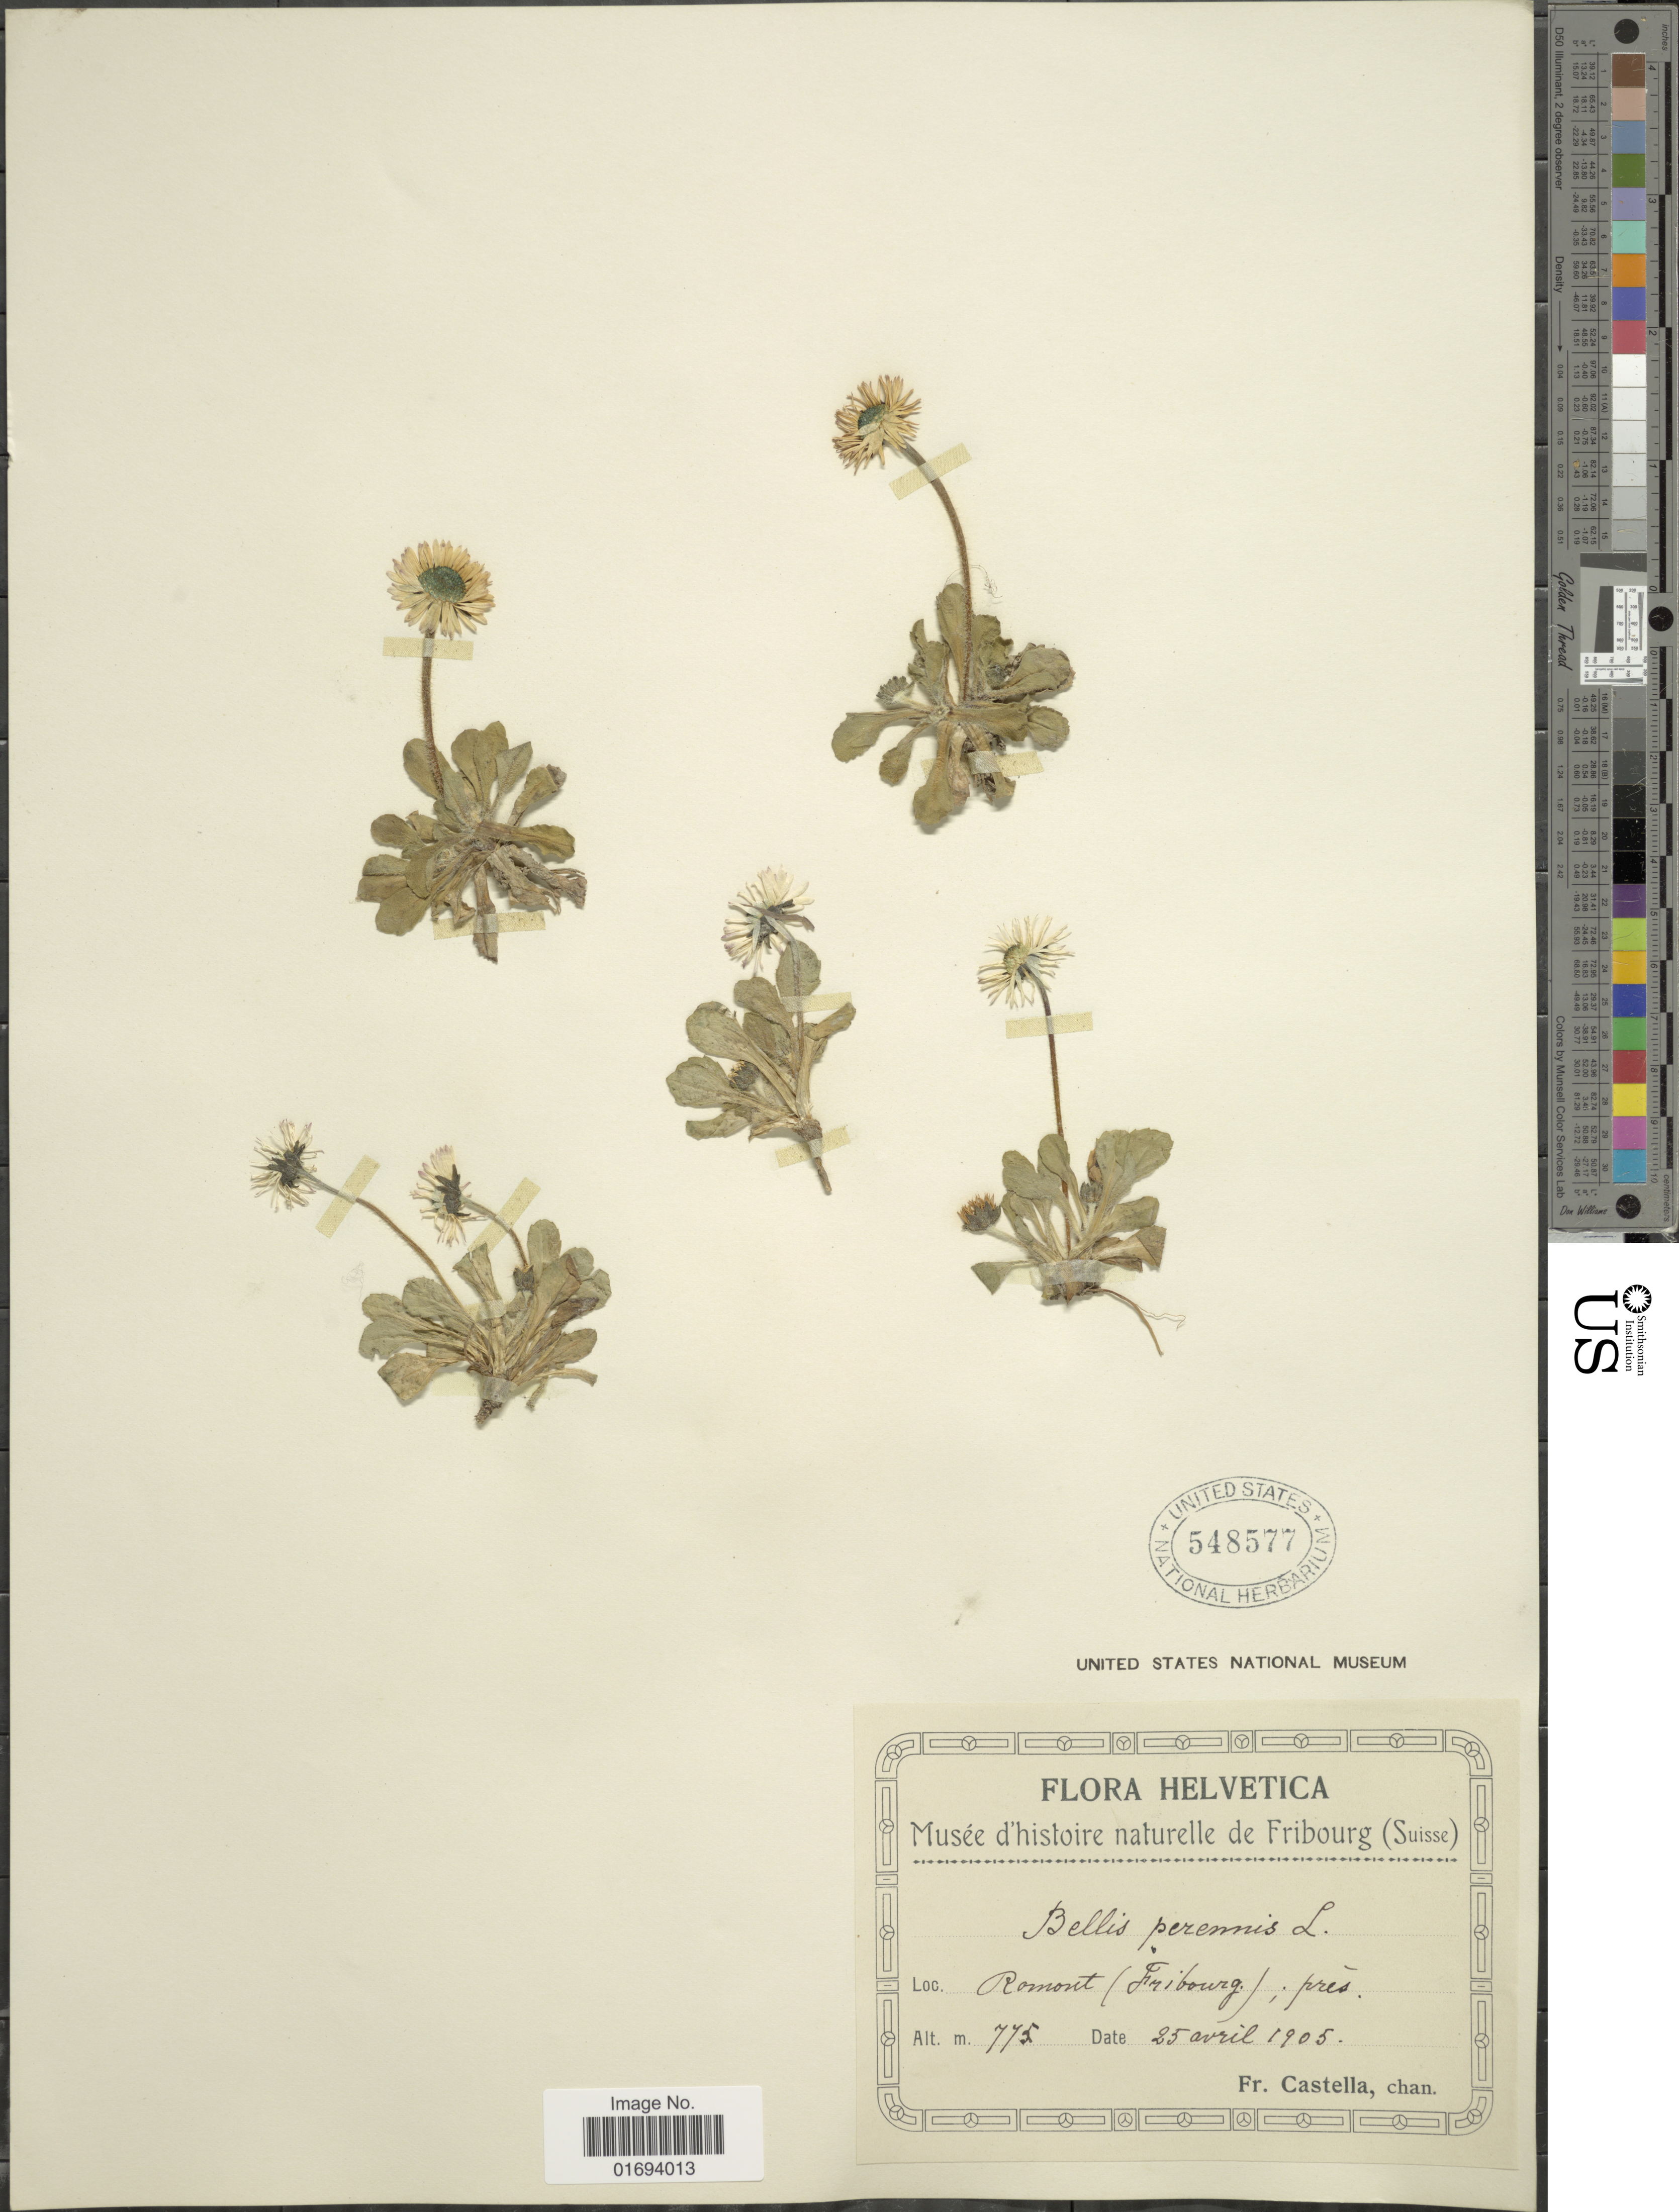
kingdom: Plantae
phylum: Tracheophyta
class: Magnoliopsida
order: Asterales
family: Asteraceae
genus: Bellis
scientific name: Bellis perennis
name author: L.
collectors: Fr. Castella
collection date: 1905-04-25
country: Switzerland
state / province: Fribourg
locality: Helvetica. Romont (Fribourg); pres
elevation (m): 775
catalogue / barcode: US 548577